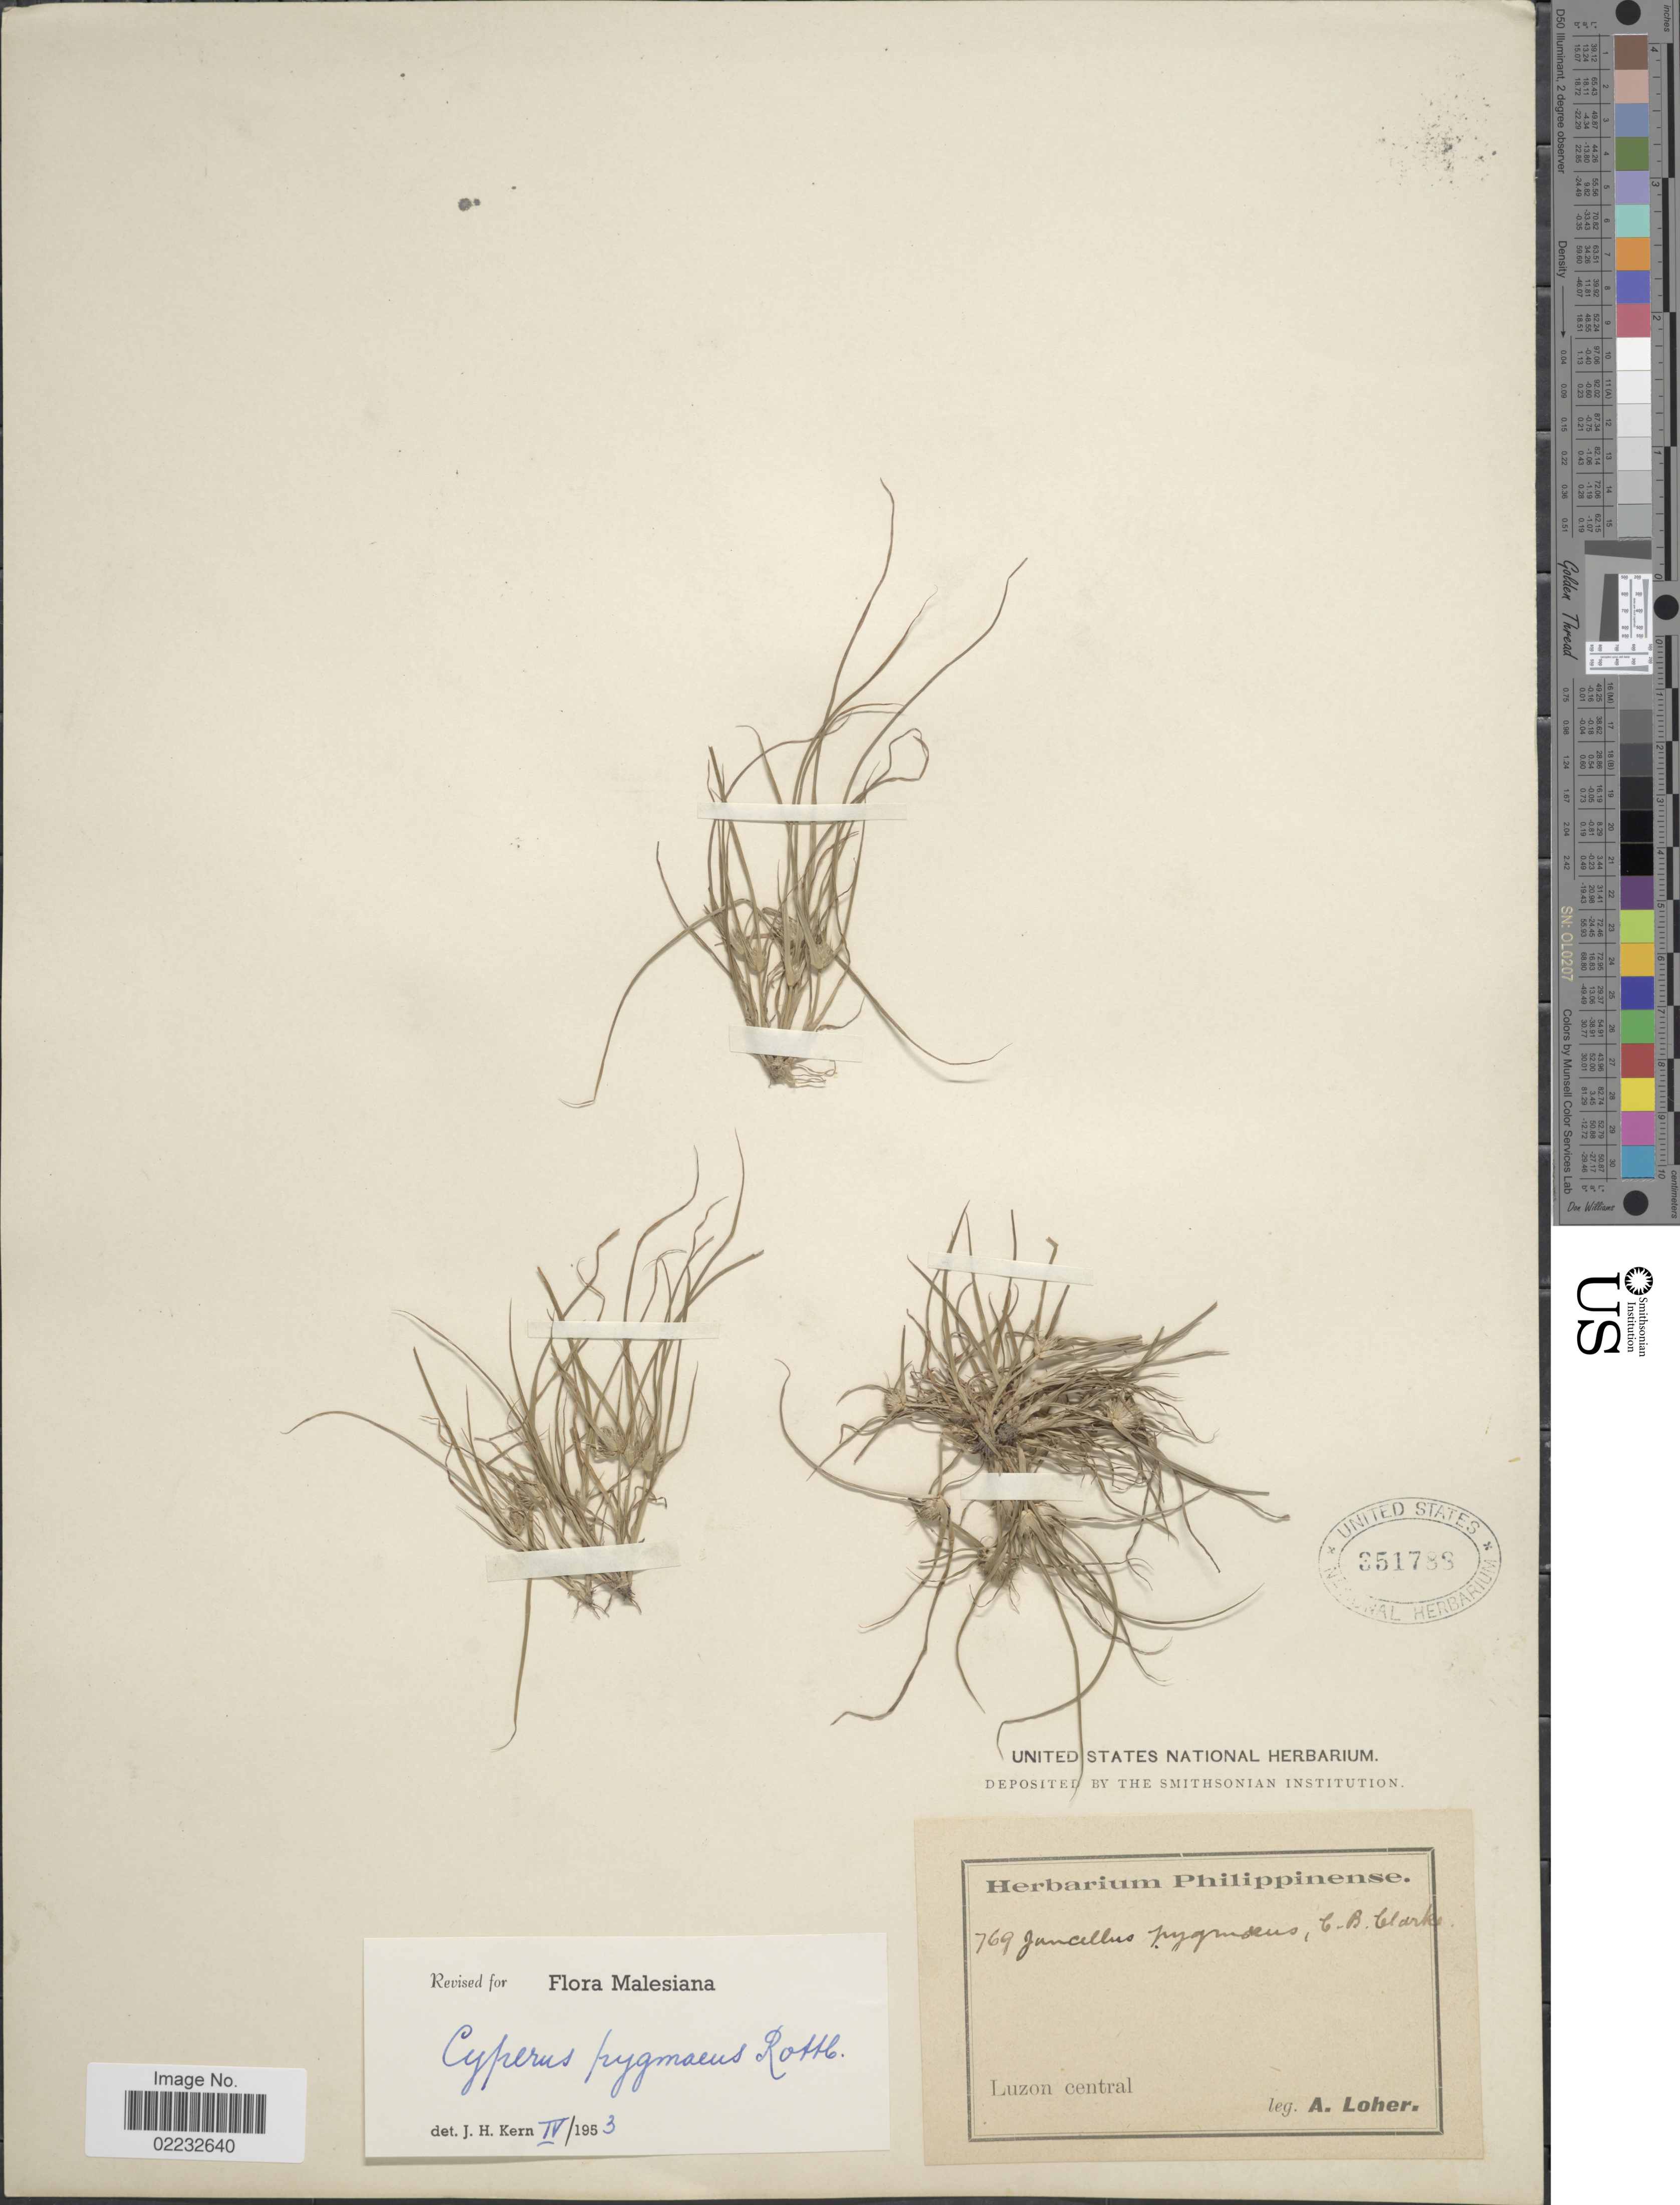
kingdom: Plantae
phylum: Tracheophyta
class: Liliopsida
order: Poales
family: Cyperaceae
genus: Cyperus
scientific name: Cyperus pygmaeus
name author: Rottb.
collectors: A. Loher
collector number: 769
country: Philippines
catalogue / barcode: US 351788